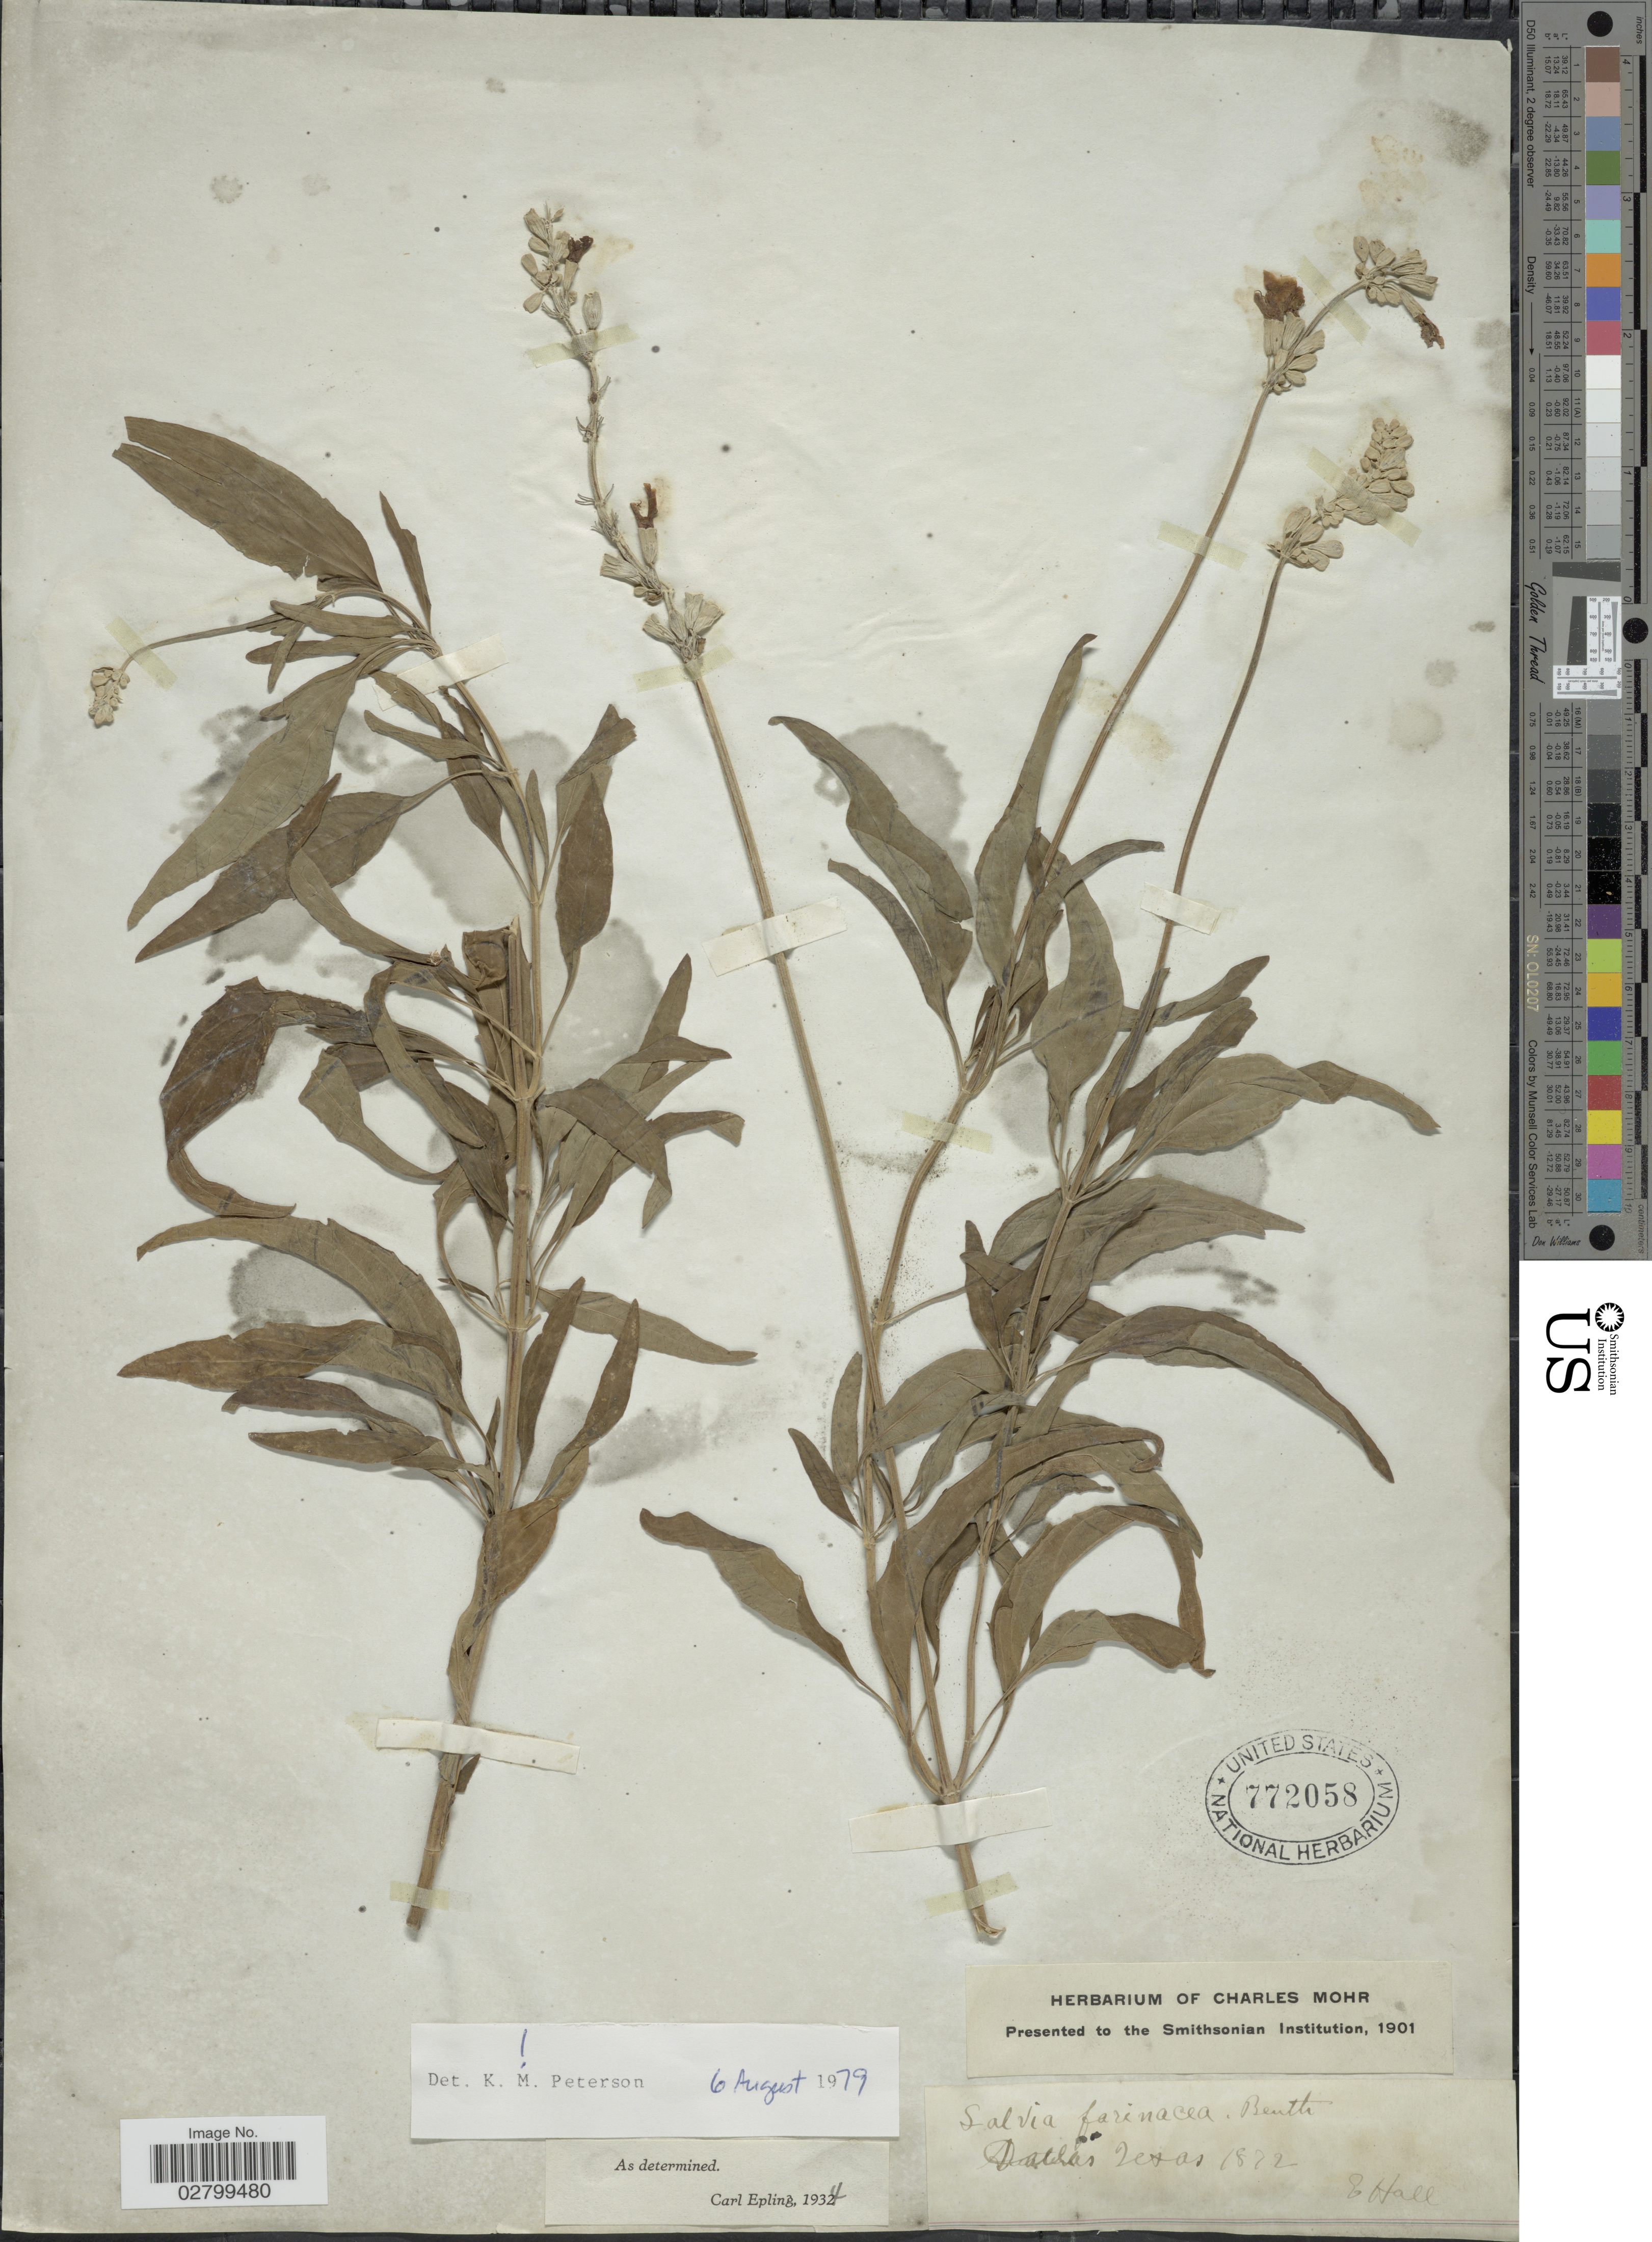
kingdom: Plantae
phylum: Tracheophyta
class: Magnoliopsida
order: Lamiales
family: Lamiaceae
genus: Salvia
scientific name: Salvia farinacea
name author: Benth.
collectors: E. Hall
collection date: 1872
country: United States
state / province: Texas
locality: Dallas.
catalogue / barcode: US 772058